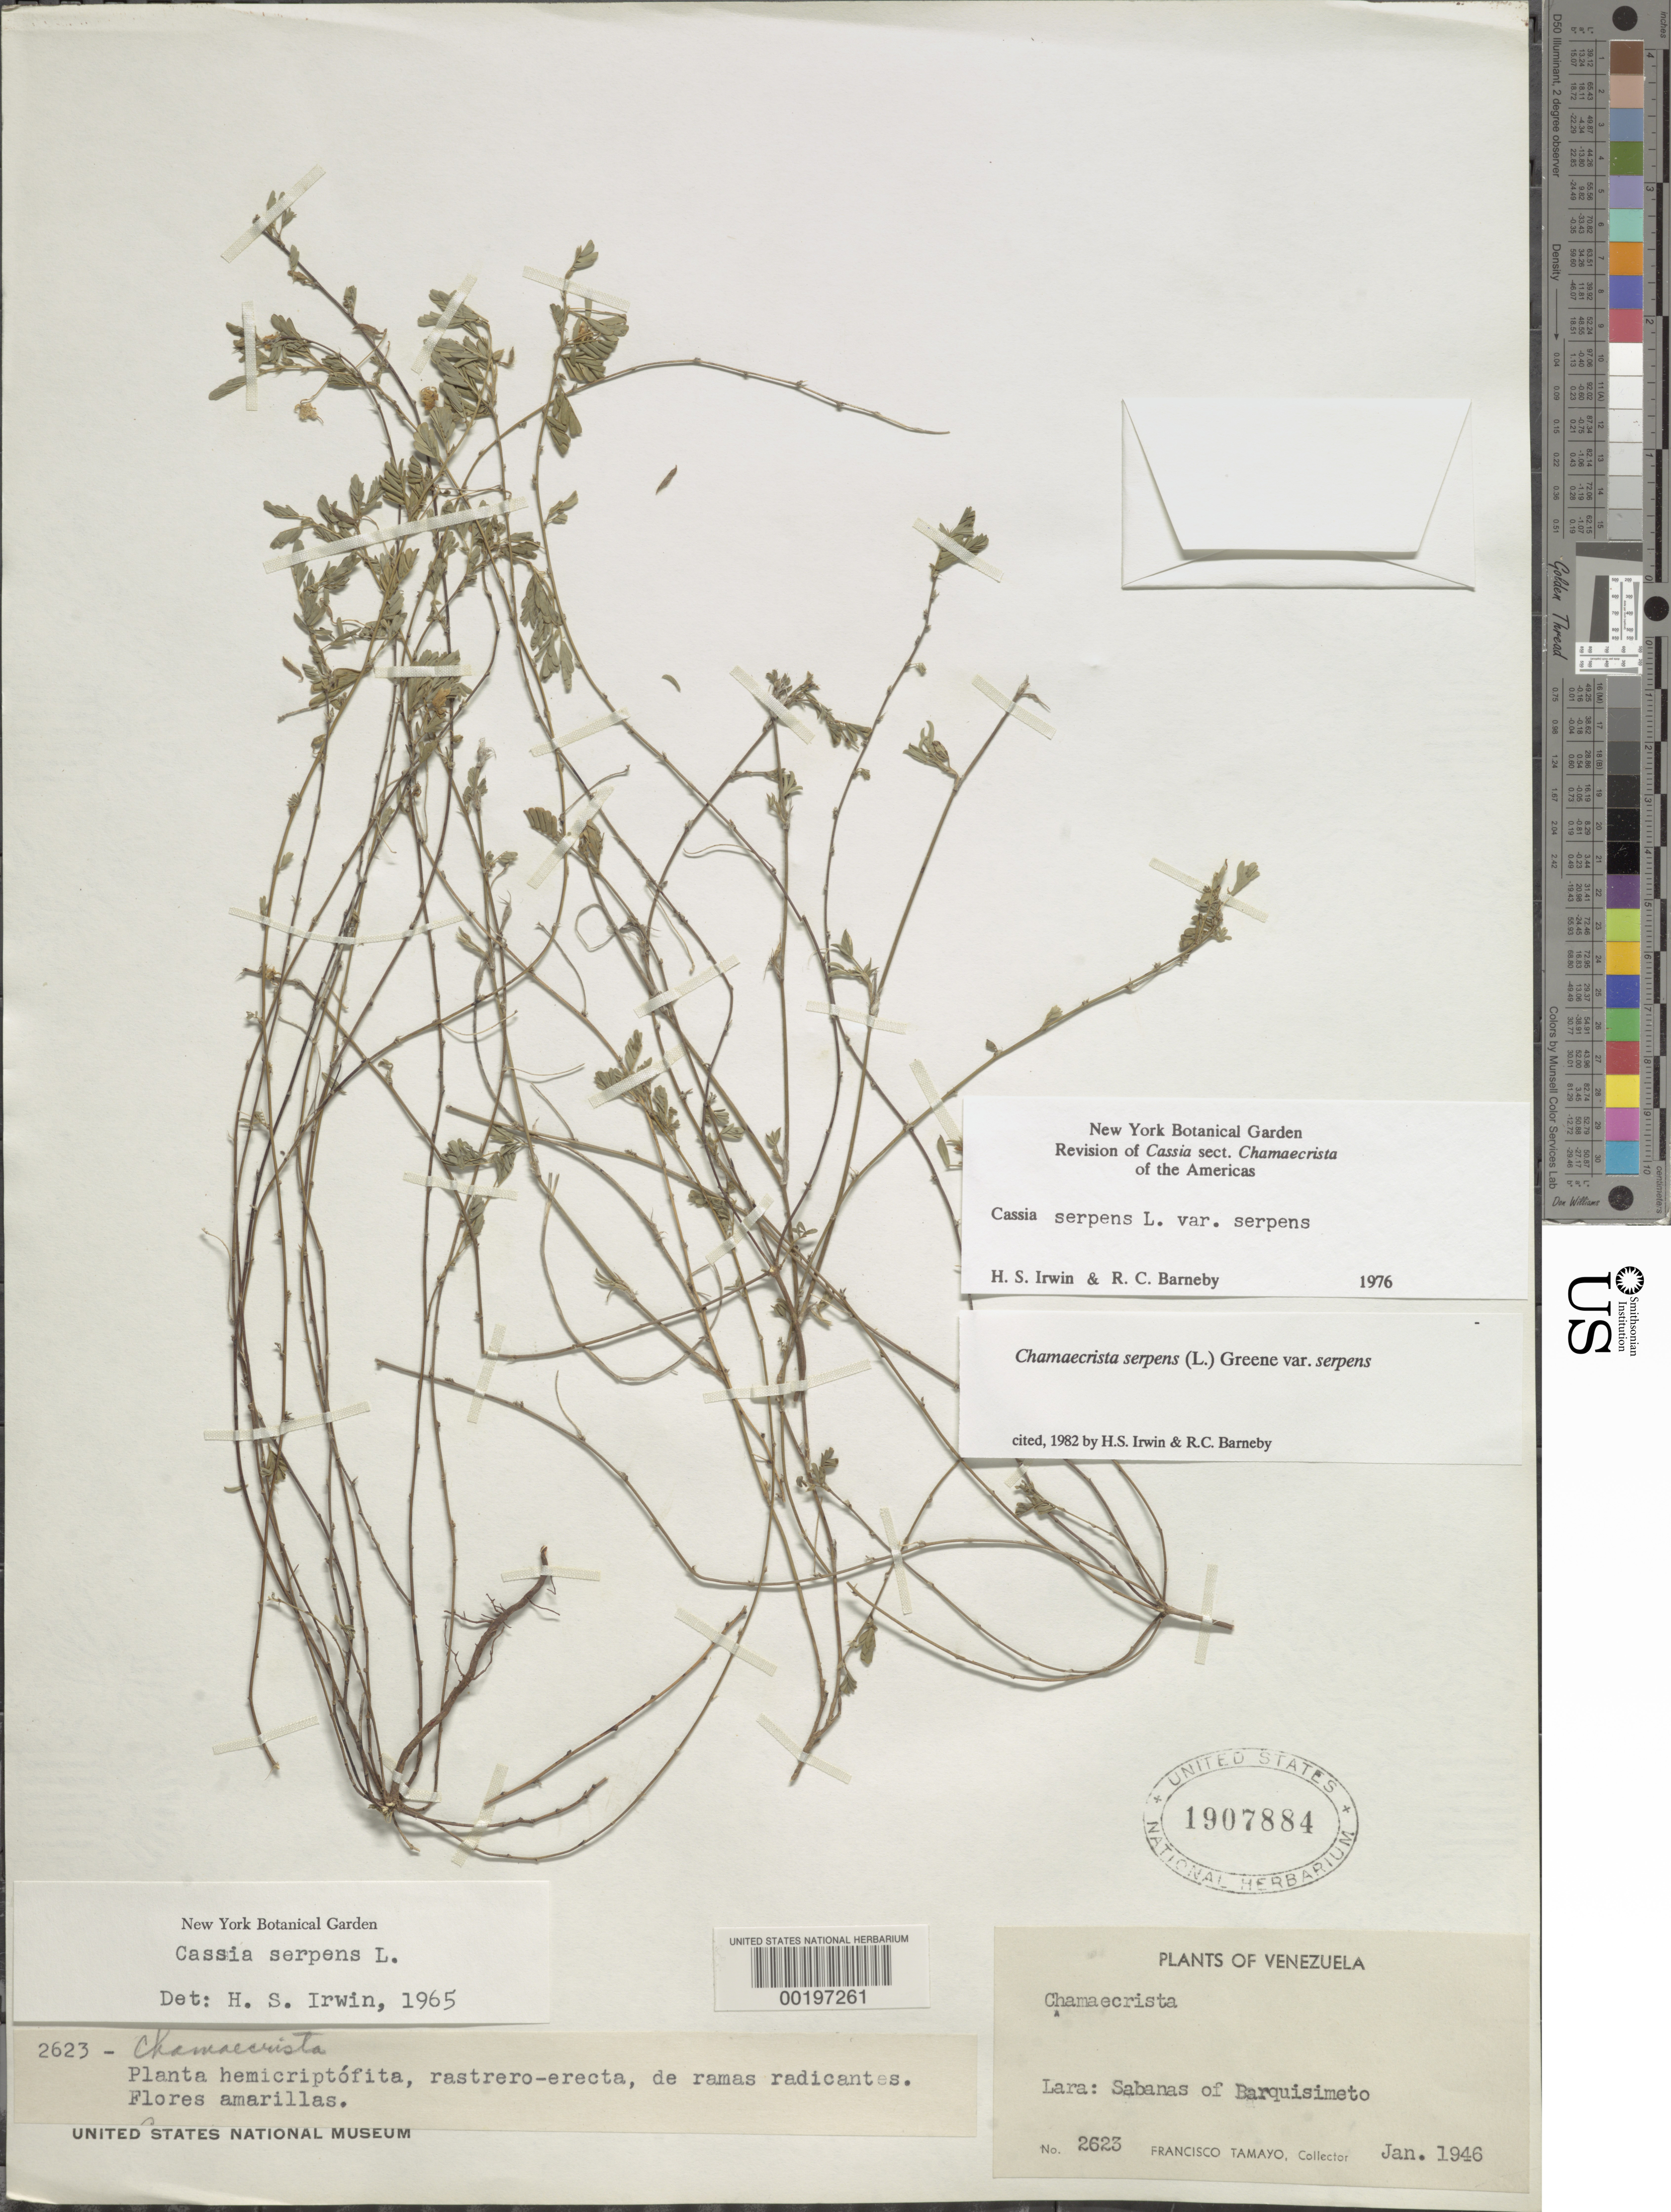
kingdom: Plantae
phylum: Tracheophyta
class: Magnoliopsida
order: Fabales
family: Fabaceae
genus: Chamaecrista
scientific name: Chamaecrista serpens var. serpens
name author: (L.) Greene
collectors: F. Tamayo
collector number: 2623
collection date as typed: Jan 1946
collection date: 1946-01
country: Venezuela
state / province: Lara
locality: Sabanas of barquistimeto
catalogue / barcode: US 1907884